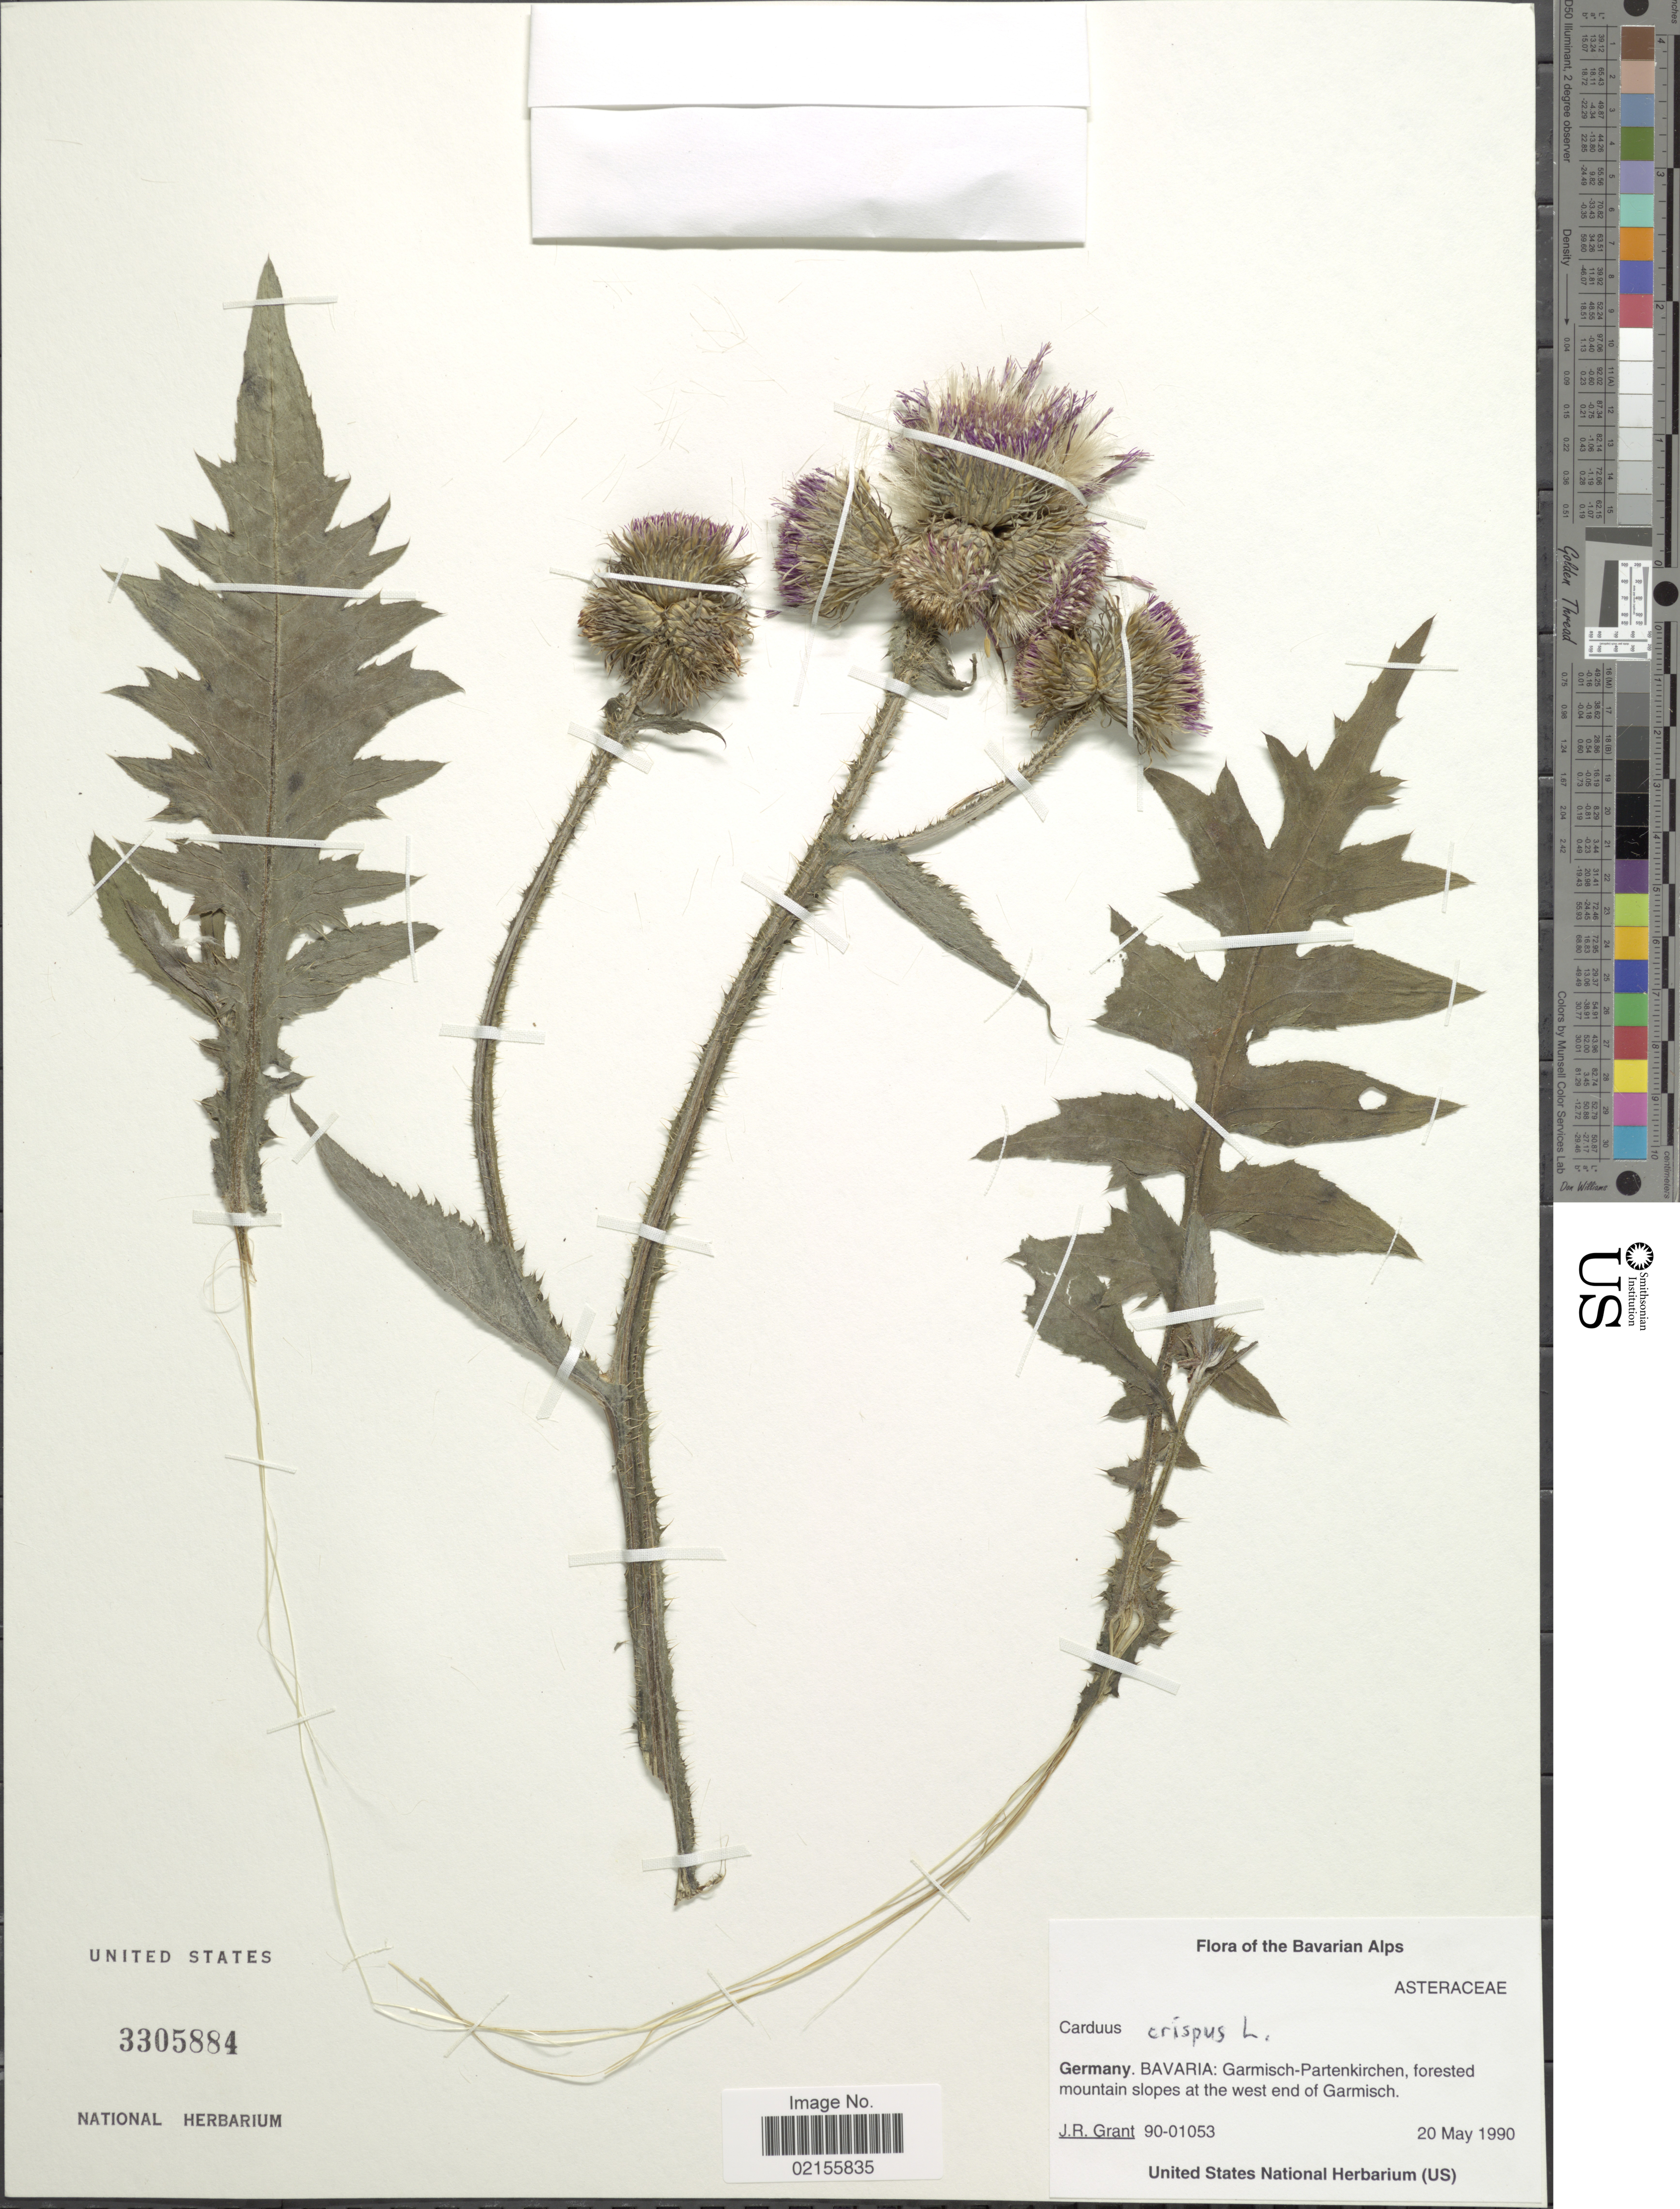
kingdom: Plantae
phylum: Tracheophyta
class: Magnoliopsida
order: Asterales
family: Asteraceae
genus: Carduus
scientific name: Carduus crispus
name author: L.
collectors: J. Grant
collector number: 90-01053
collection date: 1990-05-20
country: Germany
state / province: Bayern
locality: Garmisch-Partenkirchen, forested mountain slopes at the west end of Garmsch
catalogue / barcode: US 3305884